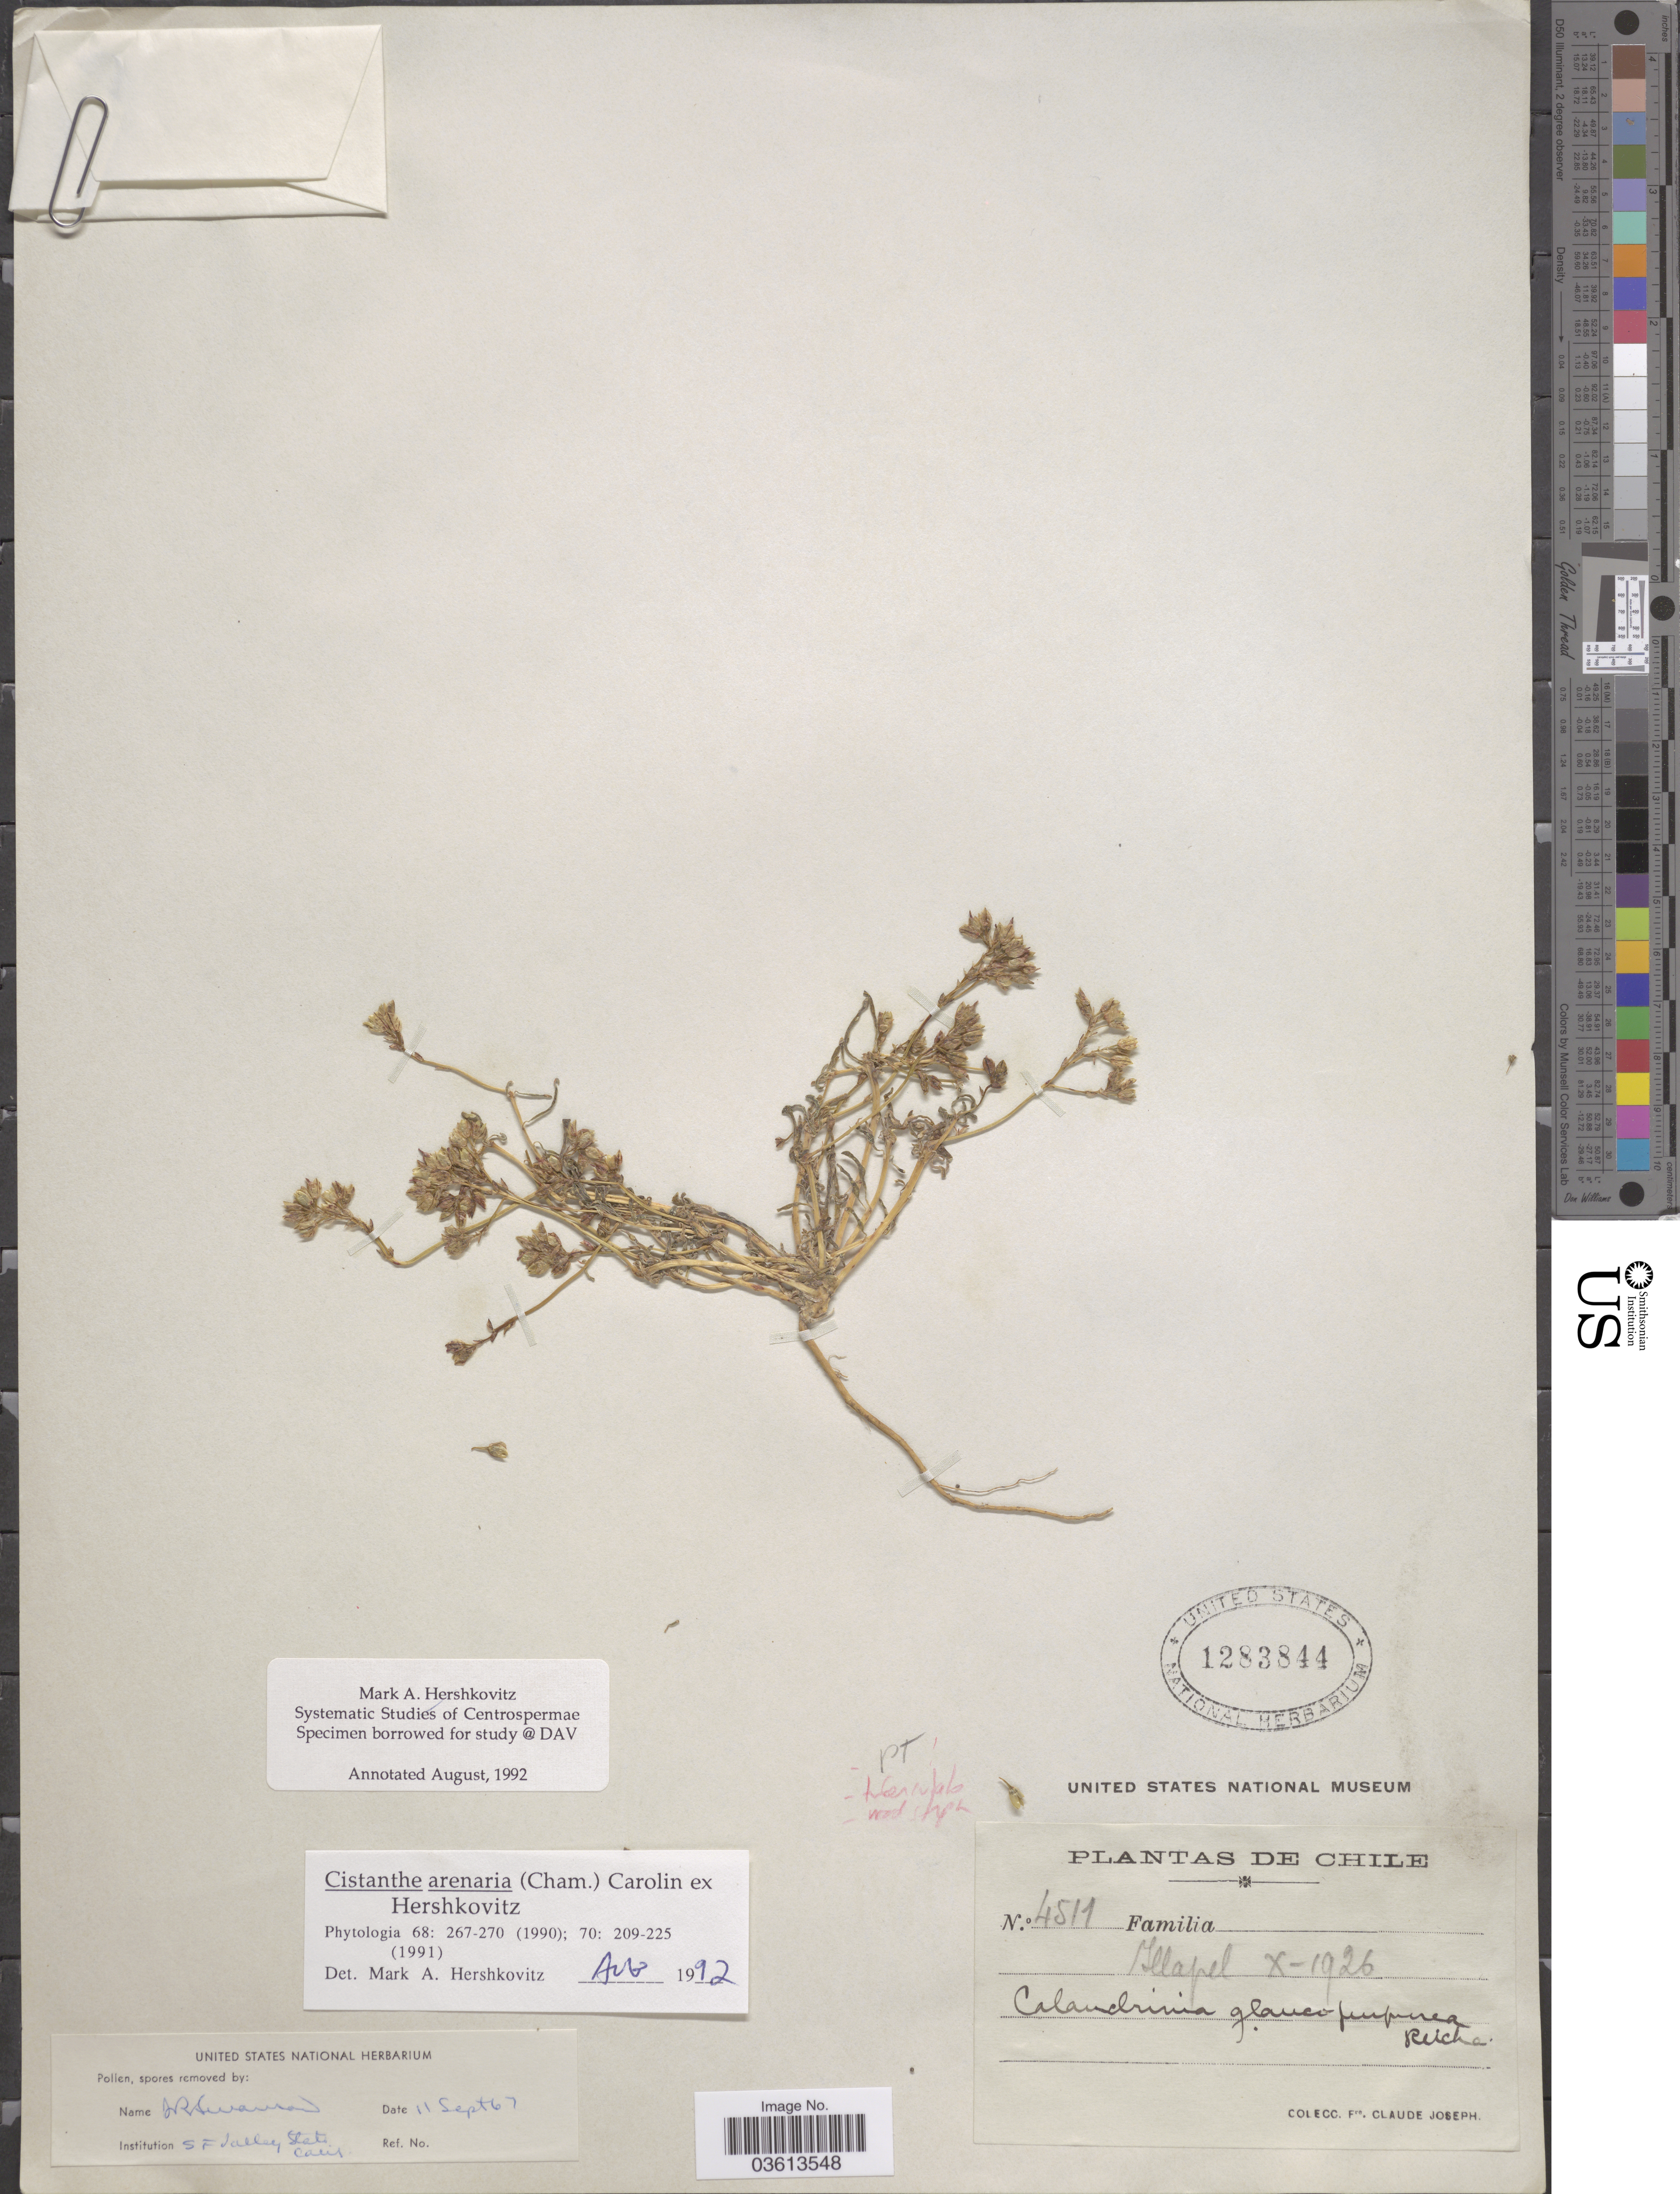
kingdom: Plantae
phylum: Tracheophyta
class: Magnoliopsida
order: Caryophyllales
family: Montiaceae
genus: Cistanthe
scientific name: Cistanthe arenaria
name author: (Cham.) Carolin ex Hershk.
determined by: Hershkovitz, M. A.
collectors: Bro. Claude-Joseph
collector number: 4511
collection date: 1926-10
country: Chile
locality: Illapel.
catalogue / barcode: US 1283844